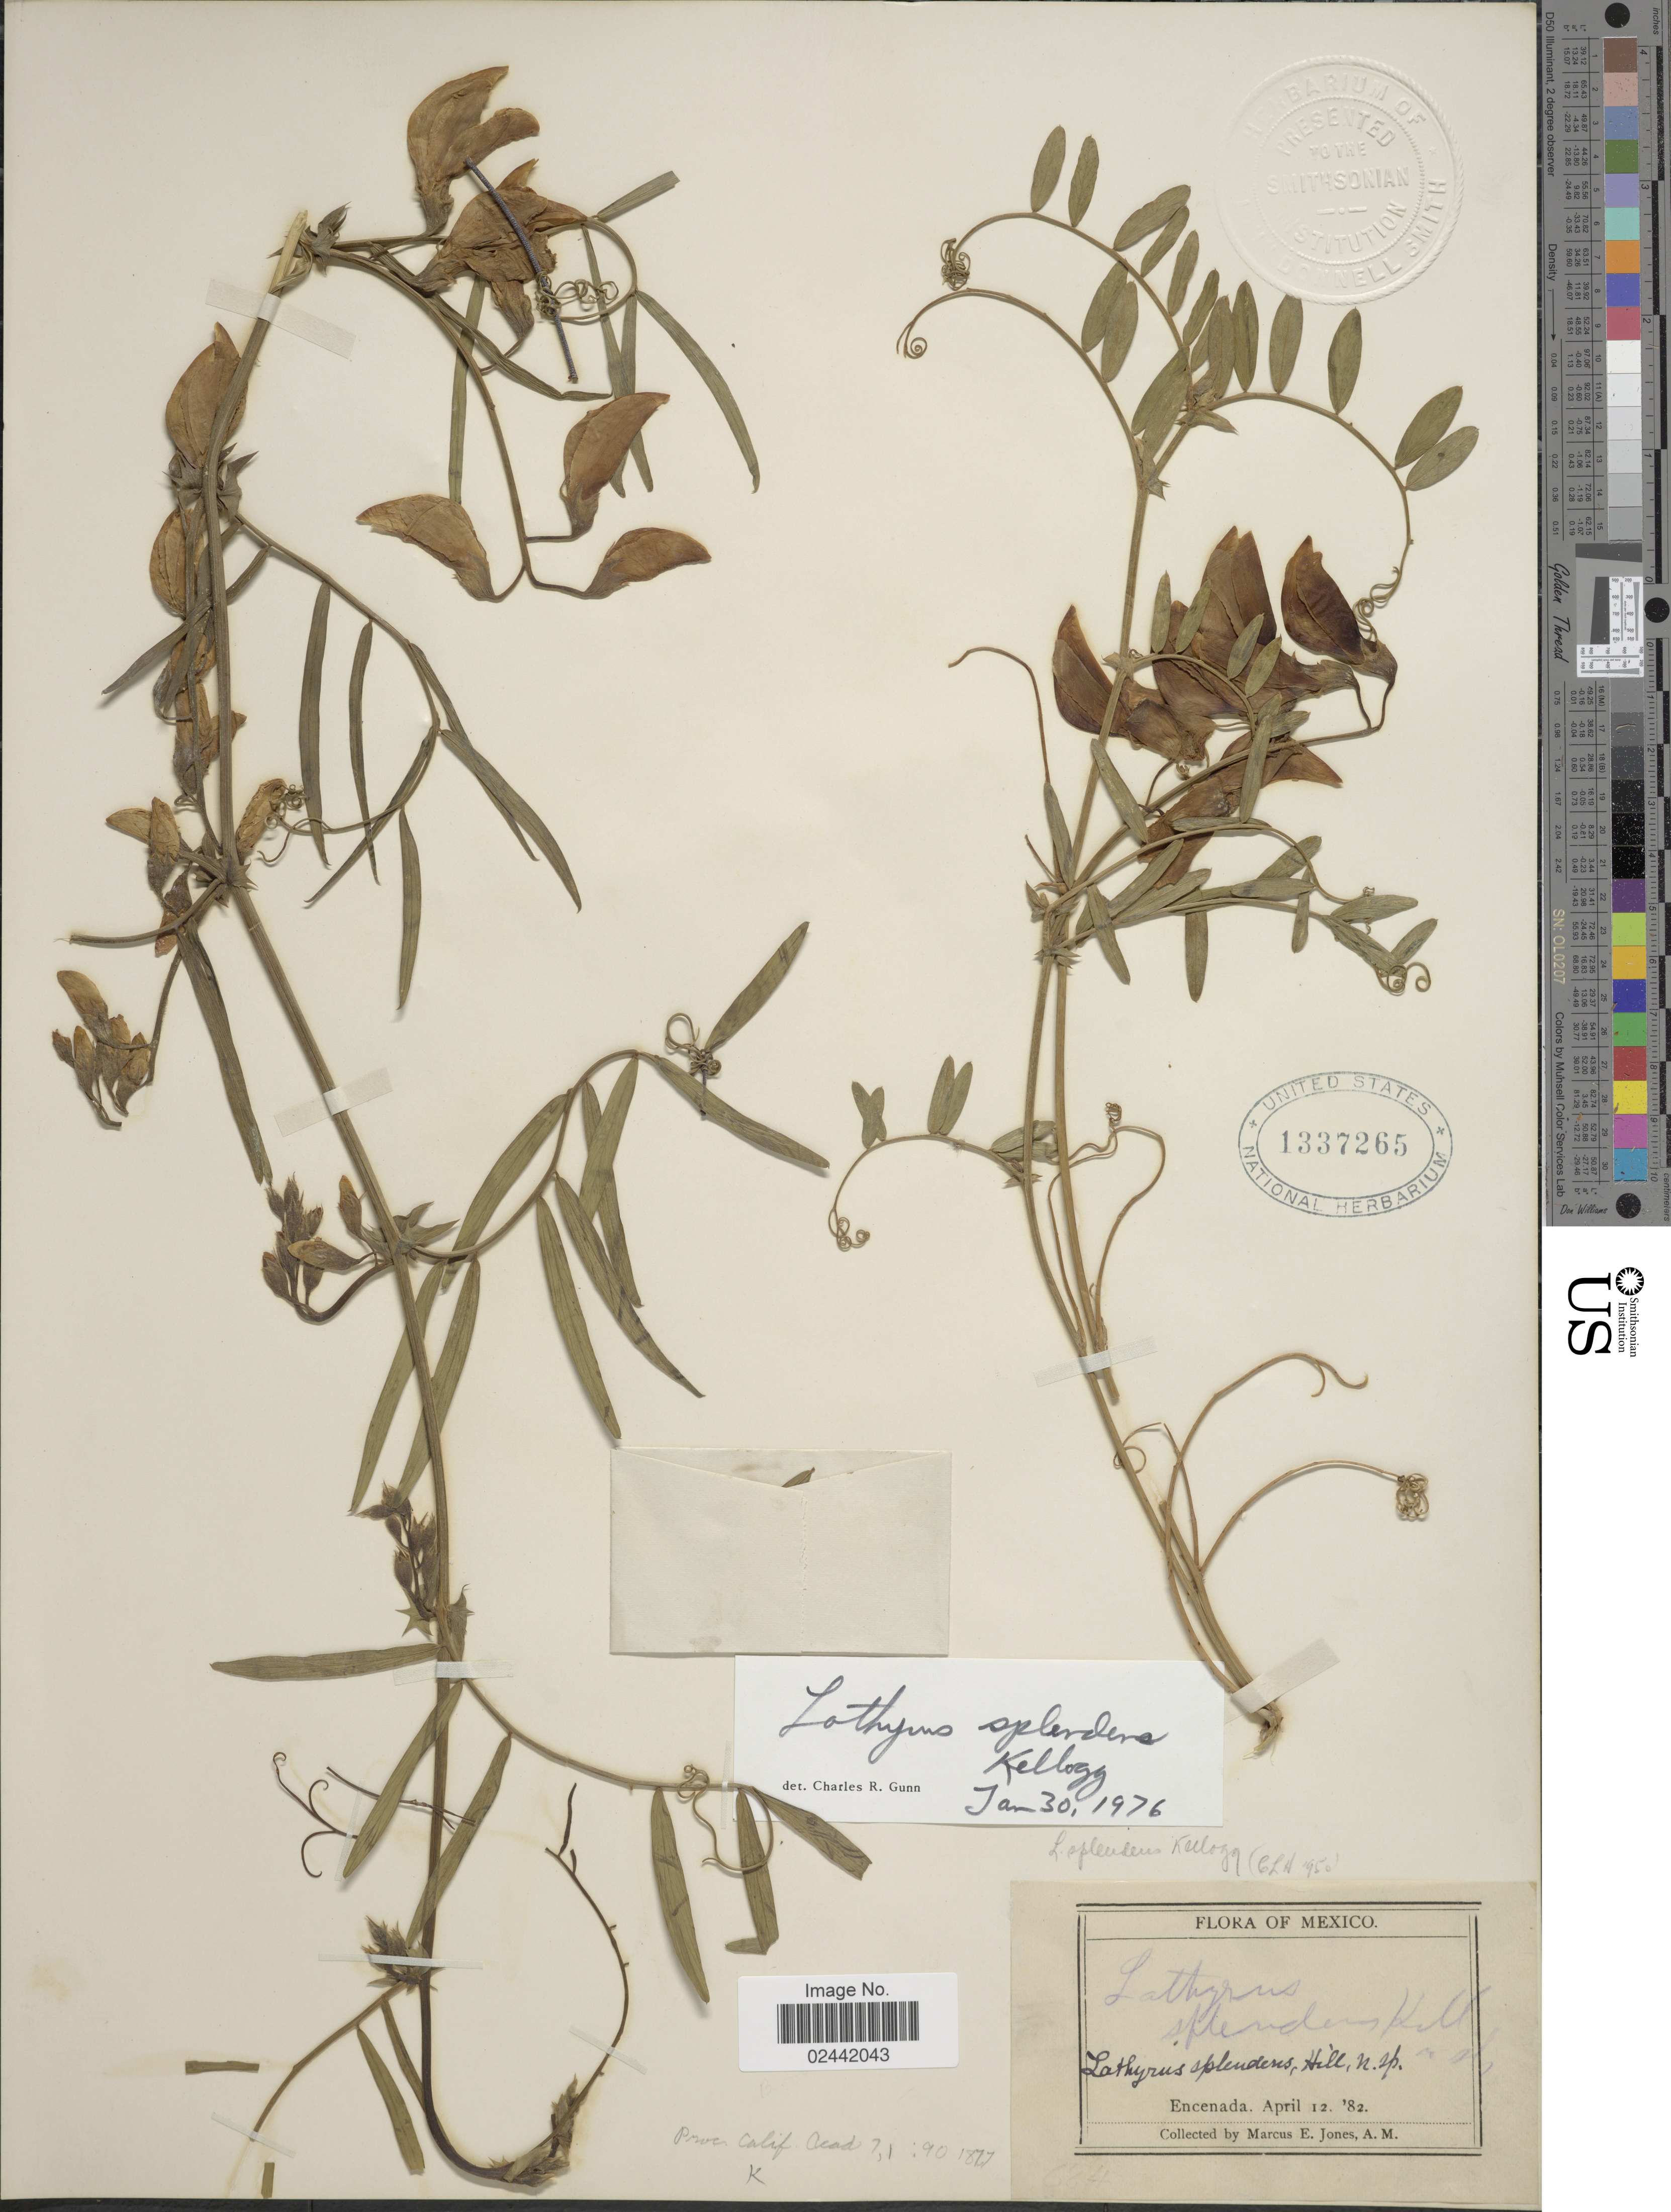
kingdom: Plantae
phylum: Tracheophyta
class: Magnoliopsida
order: Fabales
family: Fabaceae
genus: Lathyrus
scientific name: Lathyrus splendens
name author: Kellogg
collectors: M. E. Jones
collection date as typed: Transcribed d/m/y: 12/4/82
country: Mexico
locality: Encenada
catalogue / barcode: US 1337265